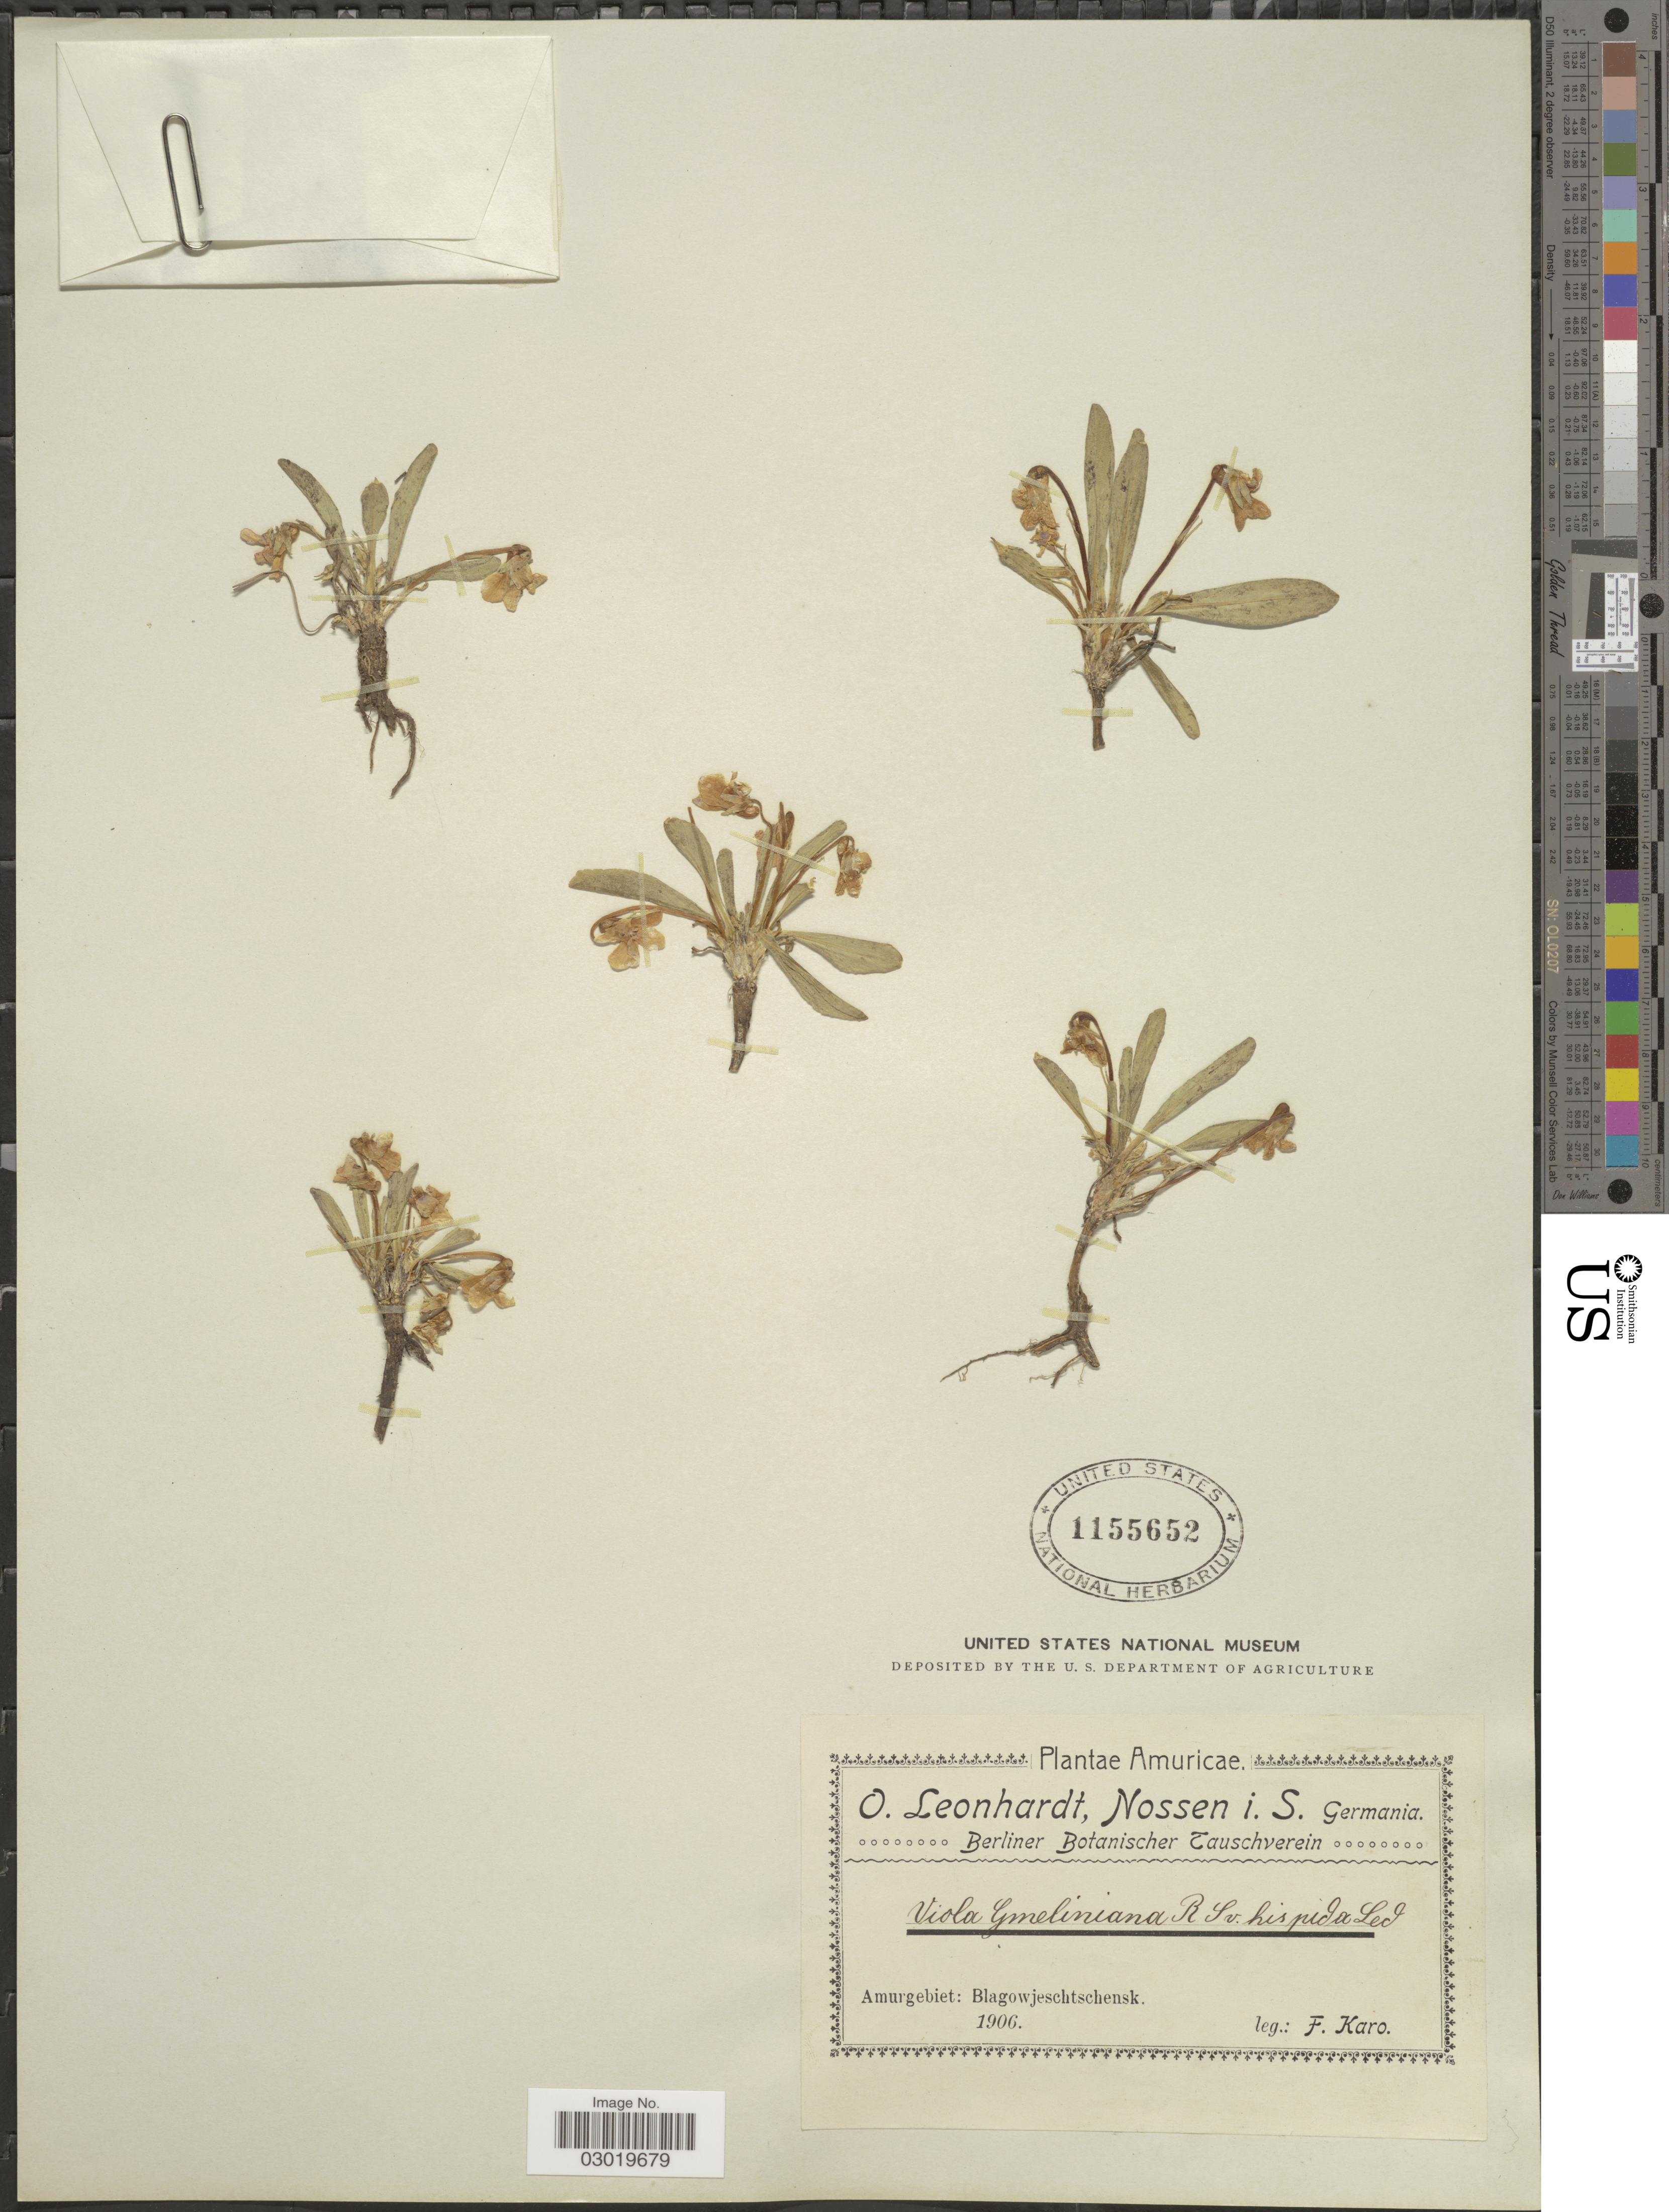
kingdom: Plantae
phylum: Tracheophyta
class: Magnoliopsida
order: Malpighiales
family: Violaceae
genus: Viola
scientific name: Viola gmeliniana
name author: Roem. & Schult.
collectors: F. Karo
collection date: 1906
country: Russian Federation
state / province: Amur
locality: Amurgebiet: Blagowjeschtschensk.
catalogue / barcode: US 1155652